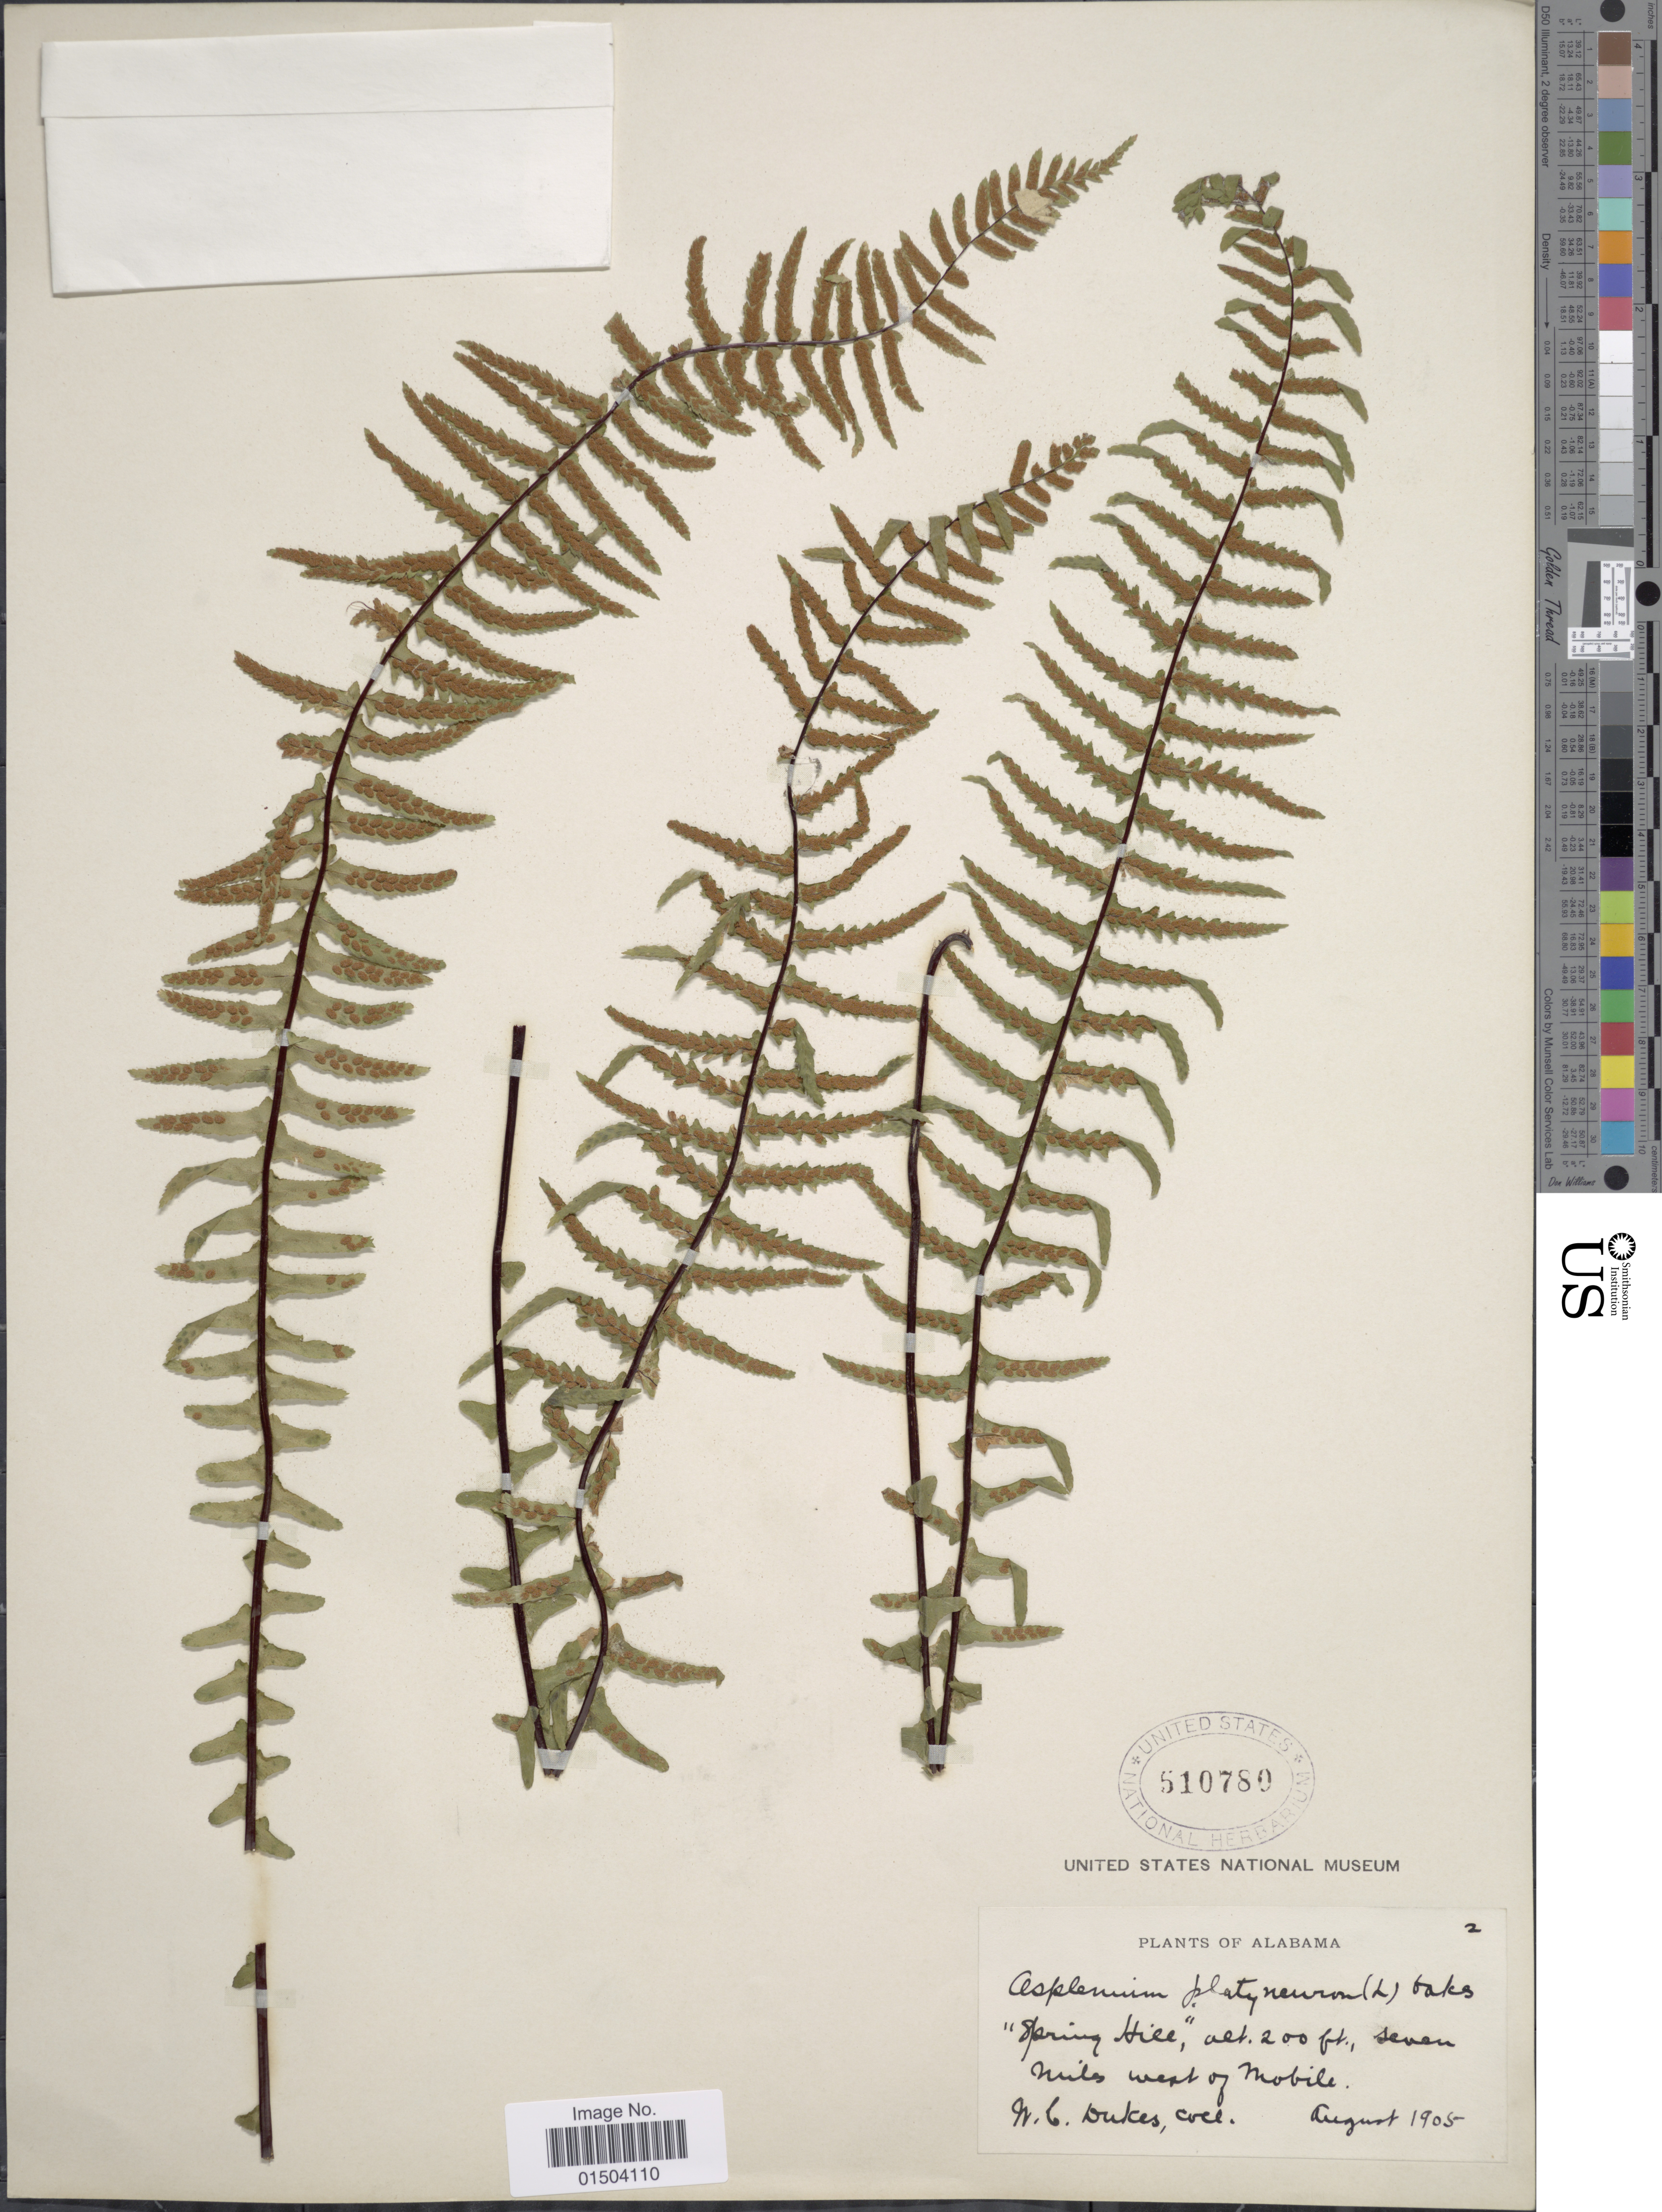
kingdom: Plantae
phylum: Tracheophyta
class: Polypodiopsida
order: Polypodiales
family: Aspleniaceae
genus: Asplenium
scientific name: Asplenium platyneuron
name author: (L.) Britton, Stearns & Poggenb.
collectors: W. C. Dukes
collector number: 2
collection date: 1905-08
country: United States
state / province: Alabama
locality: Alabama, "Spring Hill", seven miles west of Mobile.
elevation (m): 61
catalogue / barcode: US 510780